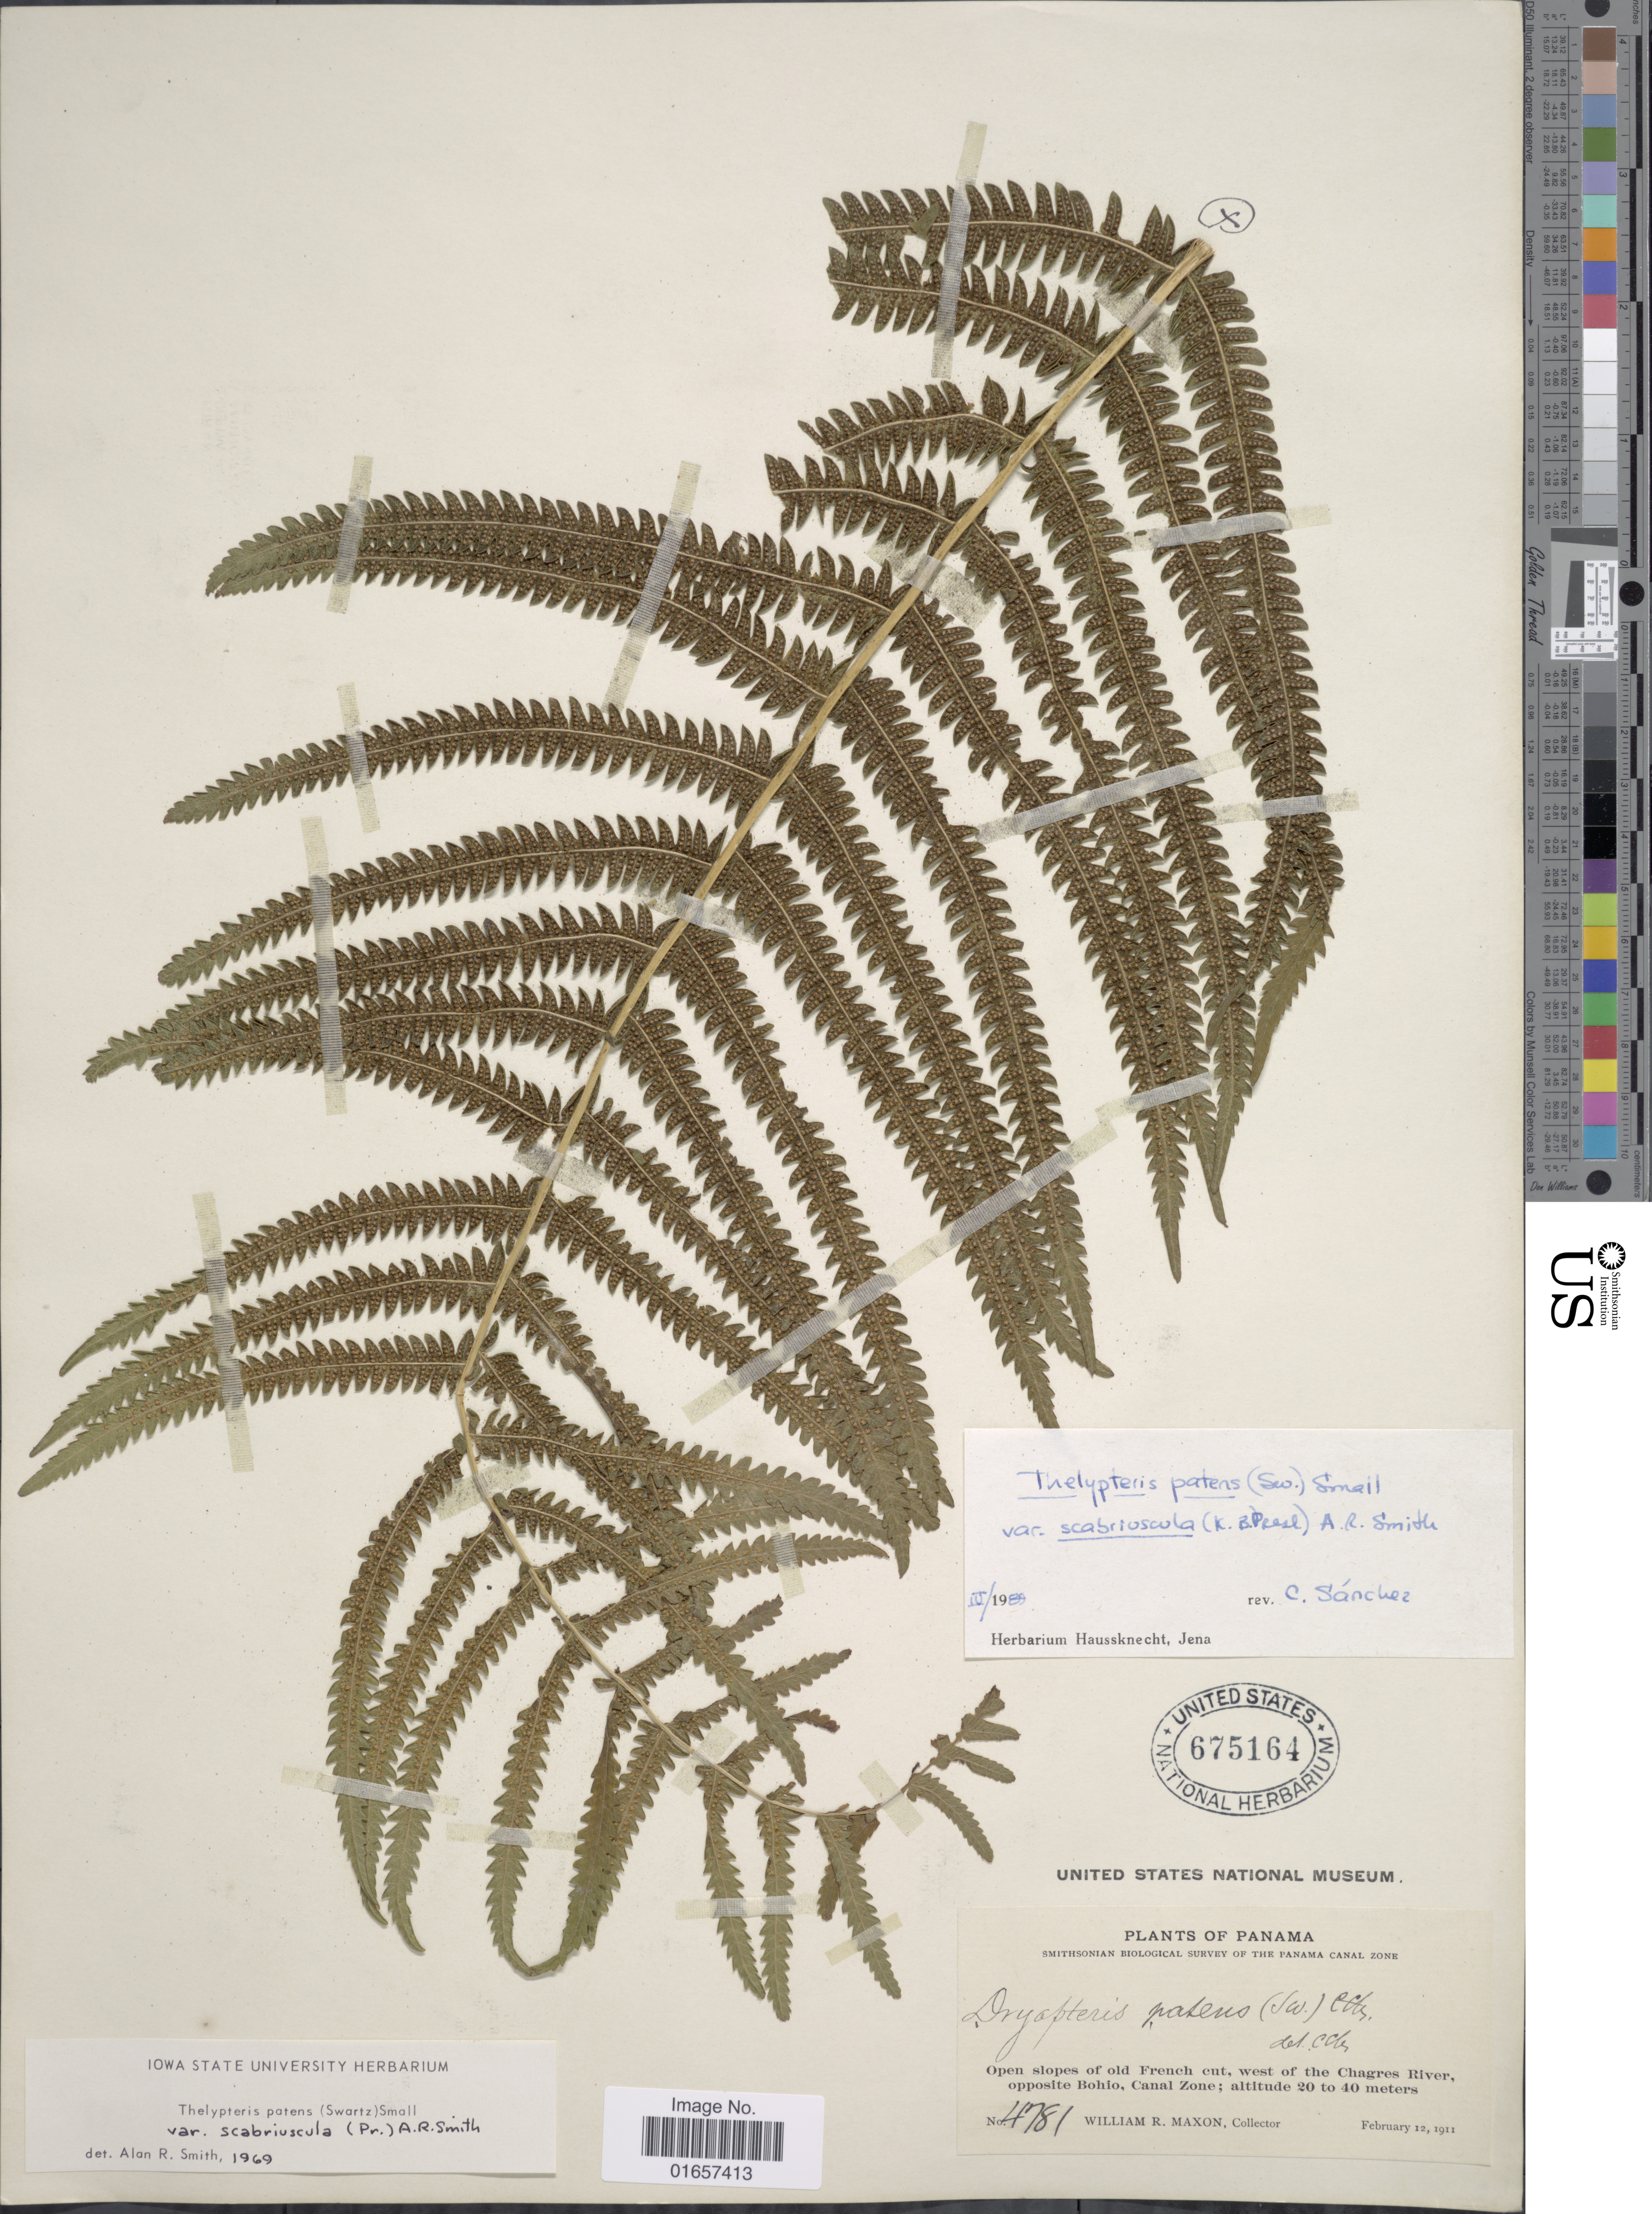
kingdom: Plantae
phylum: Tracheophyta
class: Polypodiopsida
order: Polypodiales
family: Thelypteridaceae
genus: Christella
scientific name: Christella patens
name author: (Sw.) Holttum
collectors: W. R. Maxon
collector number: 4781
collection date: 1911-02-12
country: Panama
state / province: Colón / Panamá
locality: Panama, open slopes of old French cut, west of the Changres River, opposite Bohio, Canal Zone.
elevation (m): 20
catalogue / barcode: US 675164